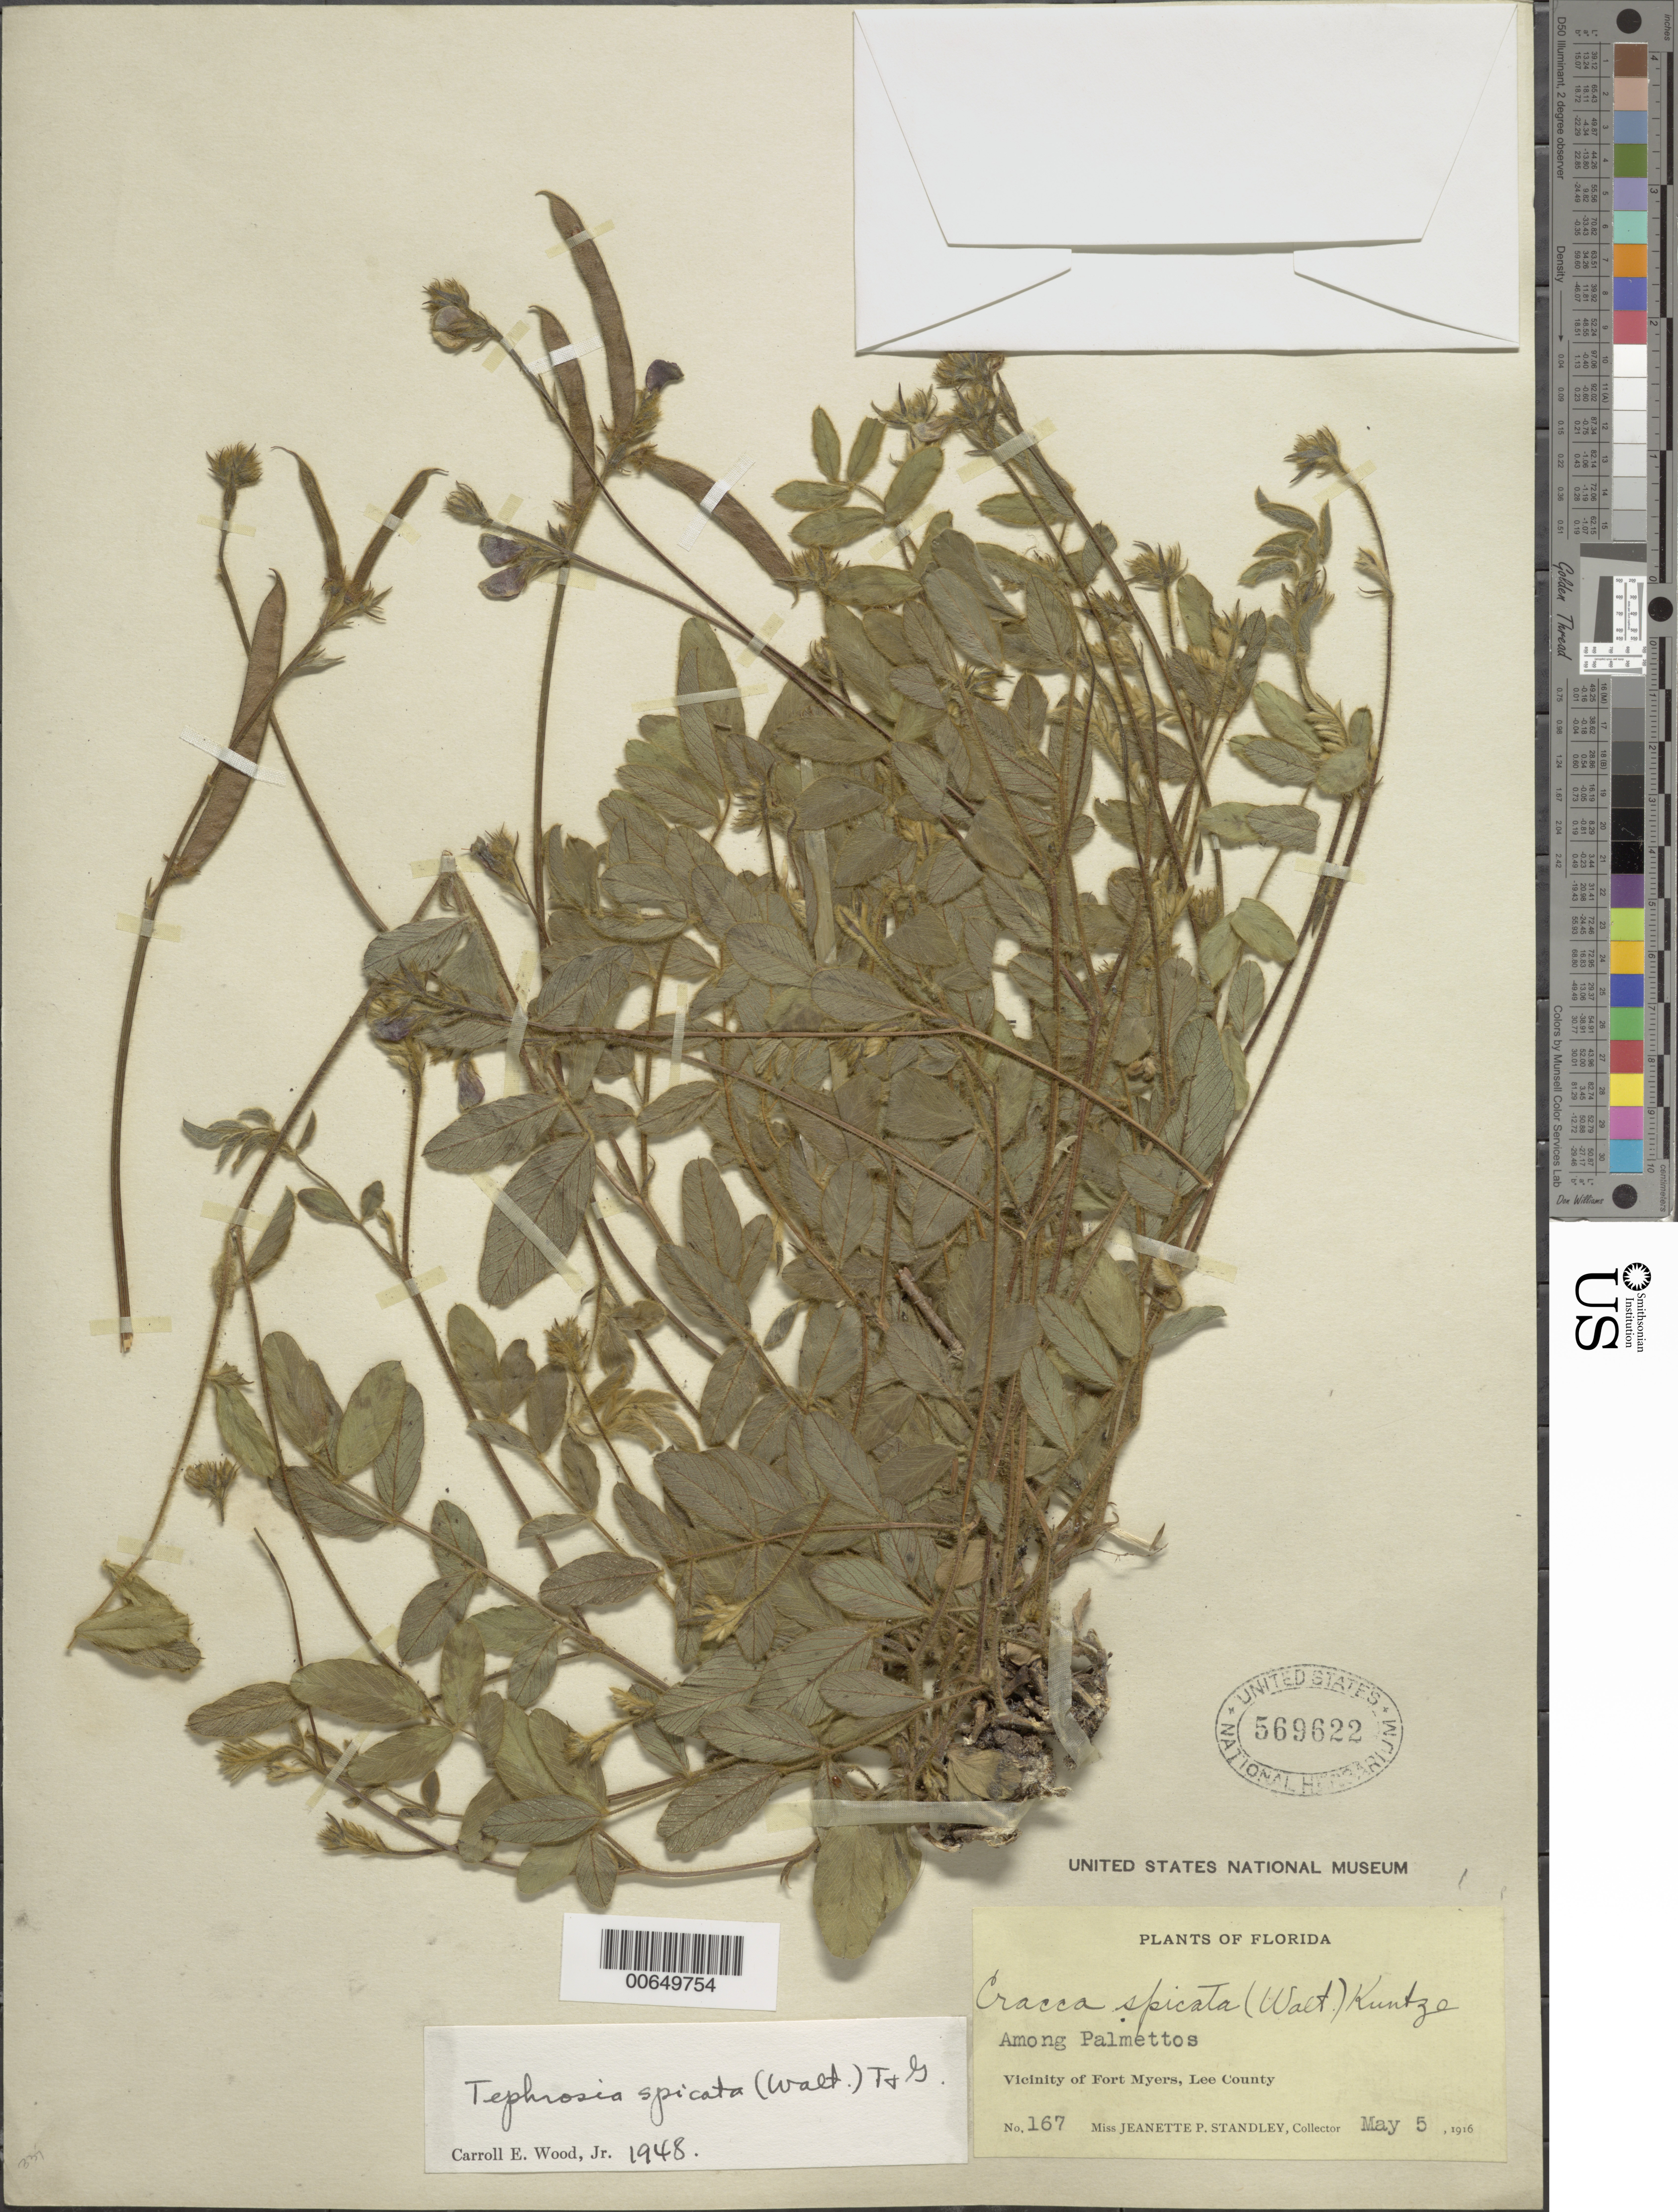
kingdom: Plantae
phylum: Tracheophyta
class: Magnoliopsida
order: Fabales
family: Fabaceae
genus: Tephrosia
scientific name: Tephrosia spicata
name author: (Walter) Torr. & A. Gray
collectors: J. P. Standley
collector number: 167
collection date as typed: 05 May 1916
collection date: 1916-05-05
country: United States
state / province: Florida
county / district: Lee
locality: Vicinity of Fort Myers.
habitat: Among palmettos.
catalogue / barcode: US 569622